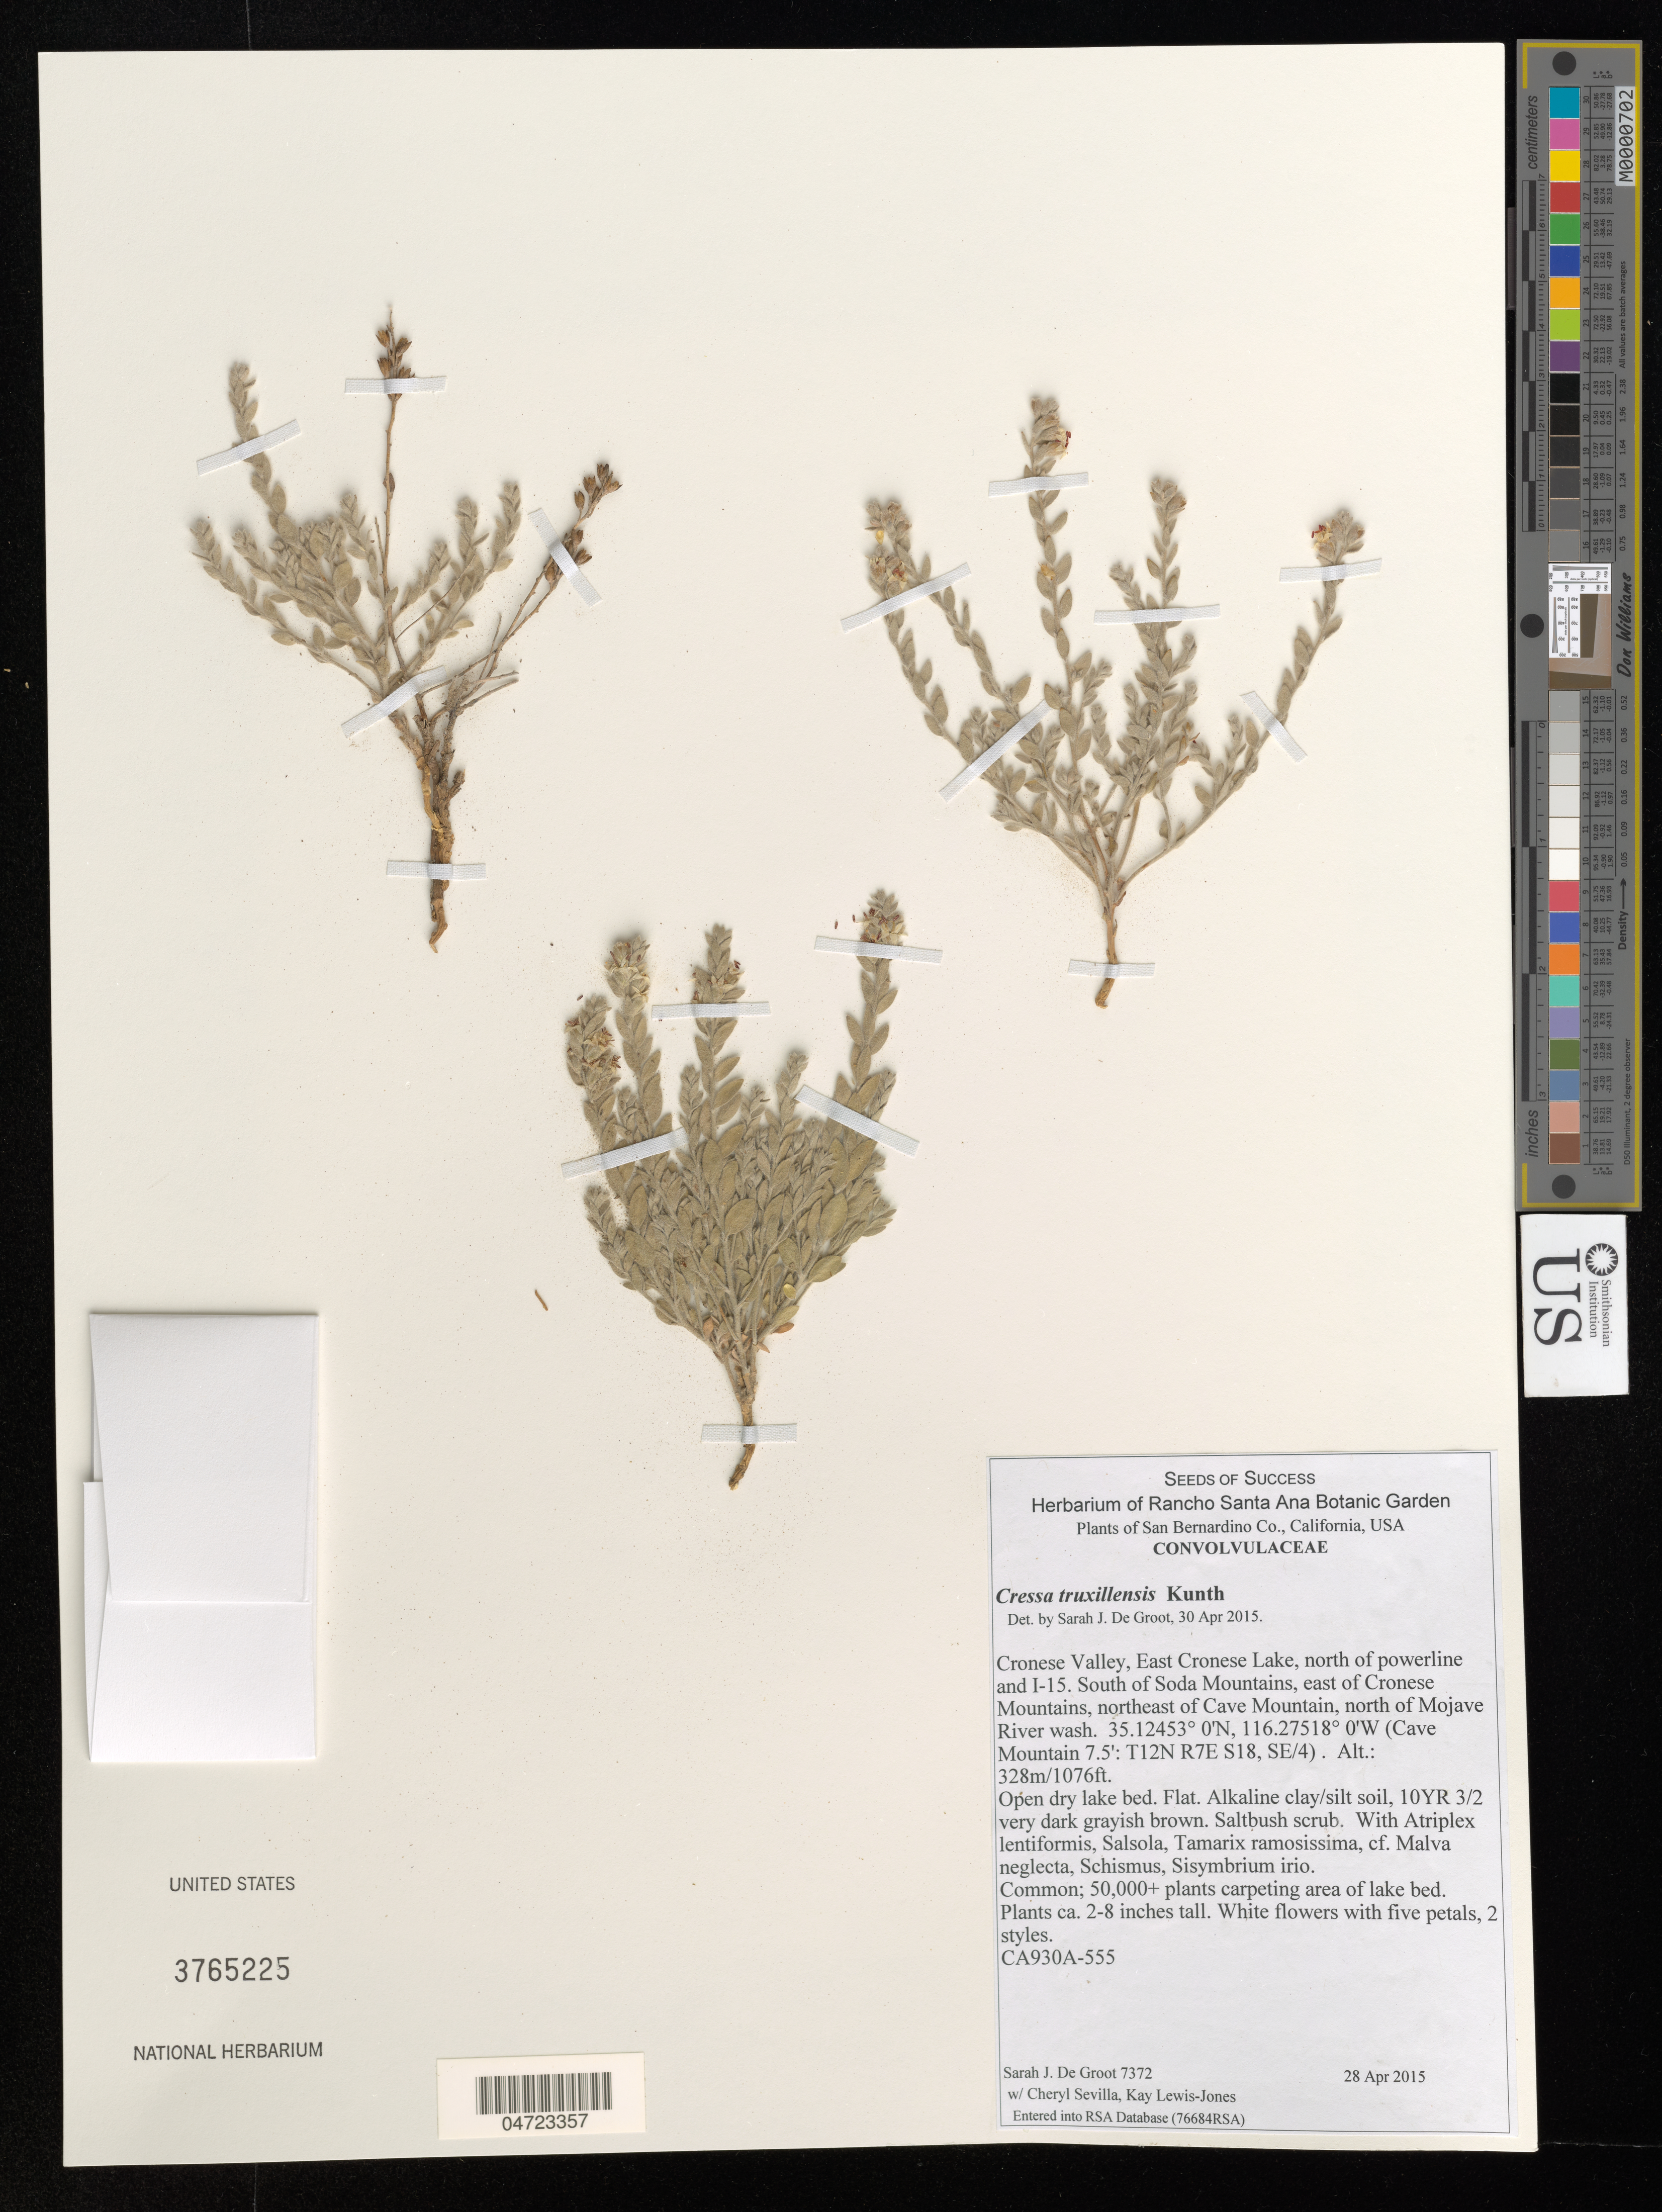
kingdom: Plantae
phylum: Tracheophyta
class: Magnoliopsida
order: Solanales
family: Convolvulaceae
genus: Cressa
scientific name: Cressa truxillensis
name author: Kunth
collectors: S. De Groot, C. Sevilla & K. Lewis-Jones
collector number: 7372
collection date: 2015-04-28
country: United States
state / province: California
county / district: San Bernardino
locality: San Bernardino Co. Cronese Valley, East Cronese Lake, north of powerline and I-15. South of Soda Mountains, east of Cronese Mountains, northeast of Cave Mountain, north of Mojave River wash. (Cave Mountain 7.5': T12N R7E S18, SE/4).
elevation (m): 328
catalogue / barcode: US 3765225